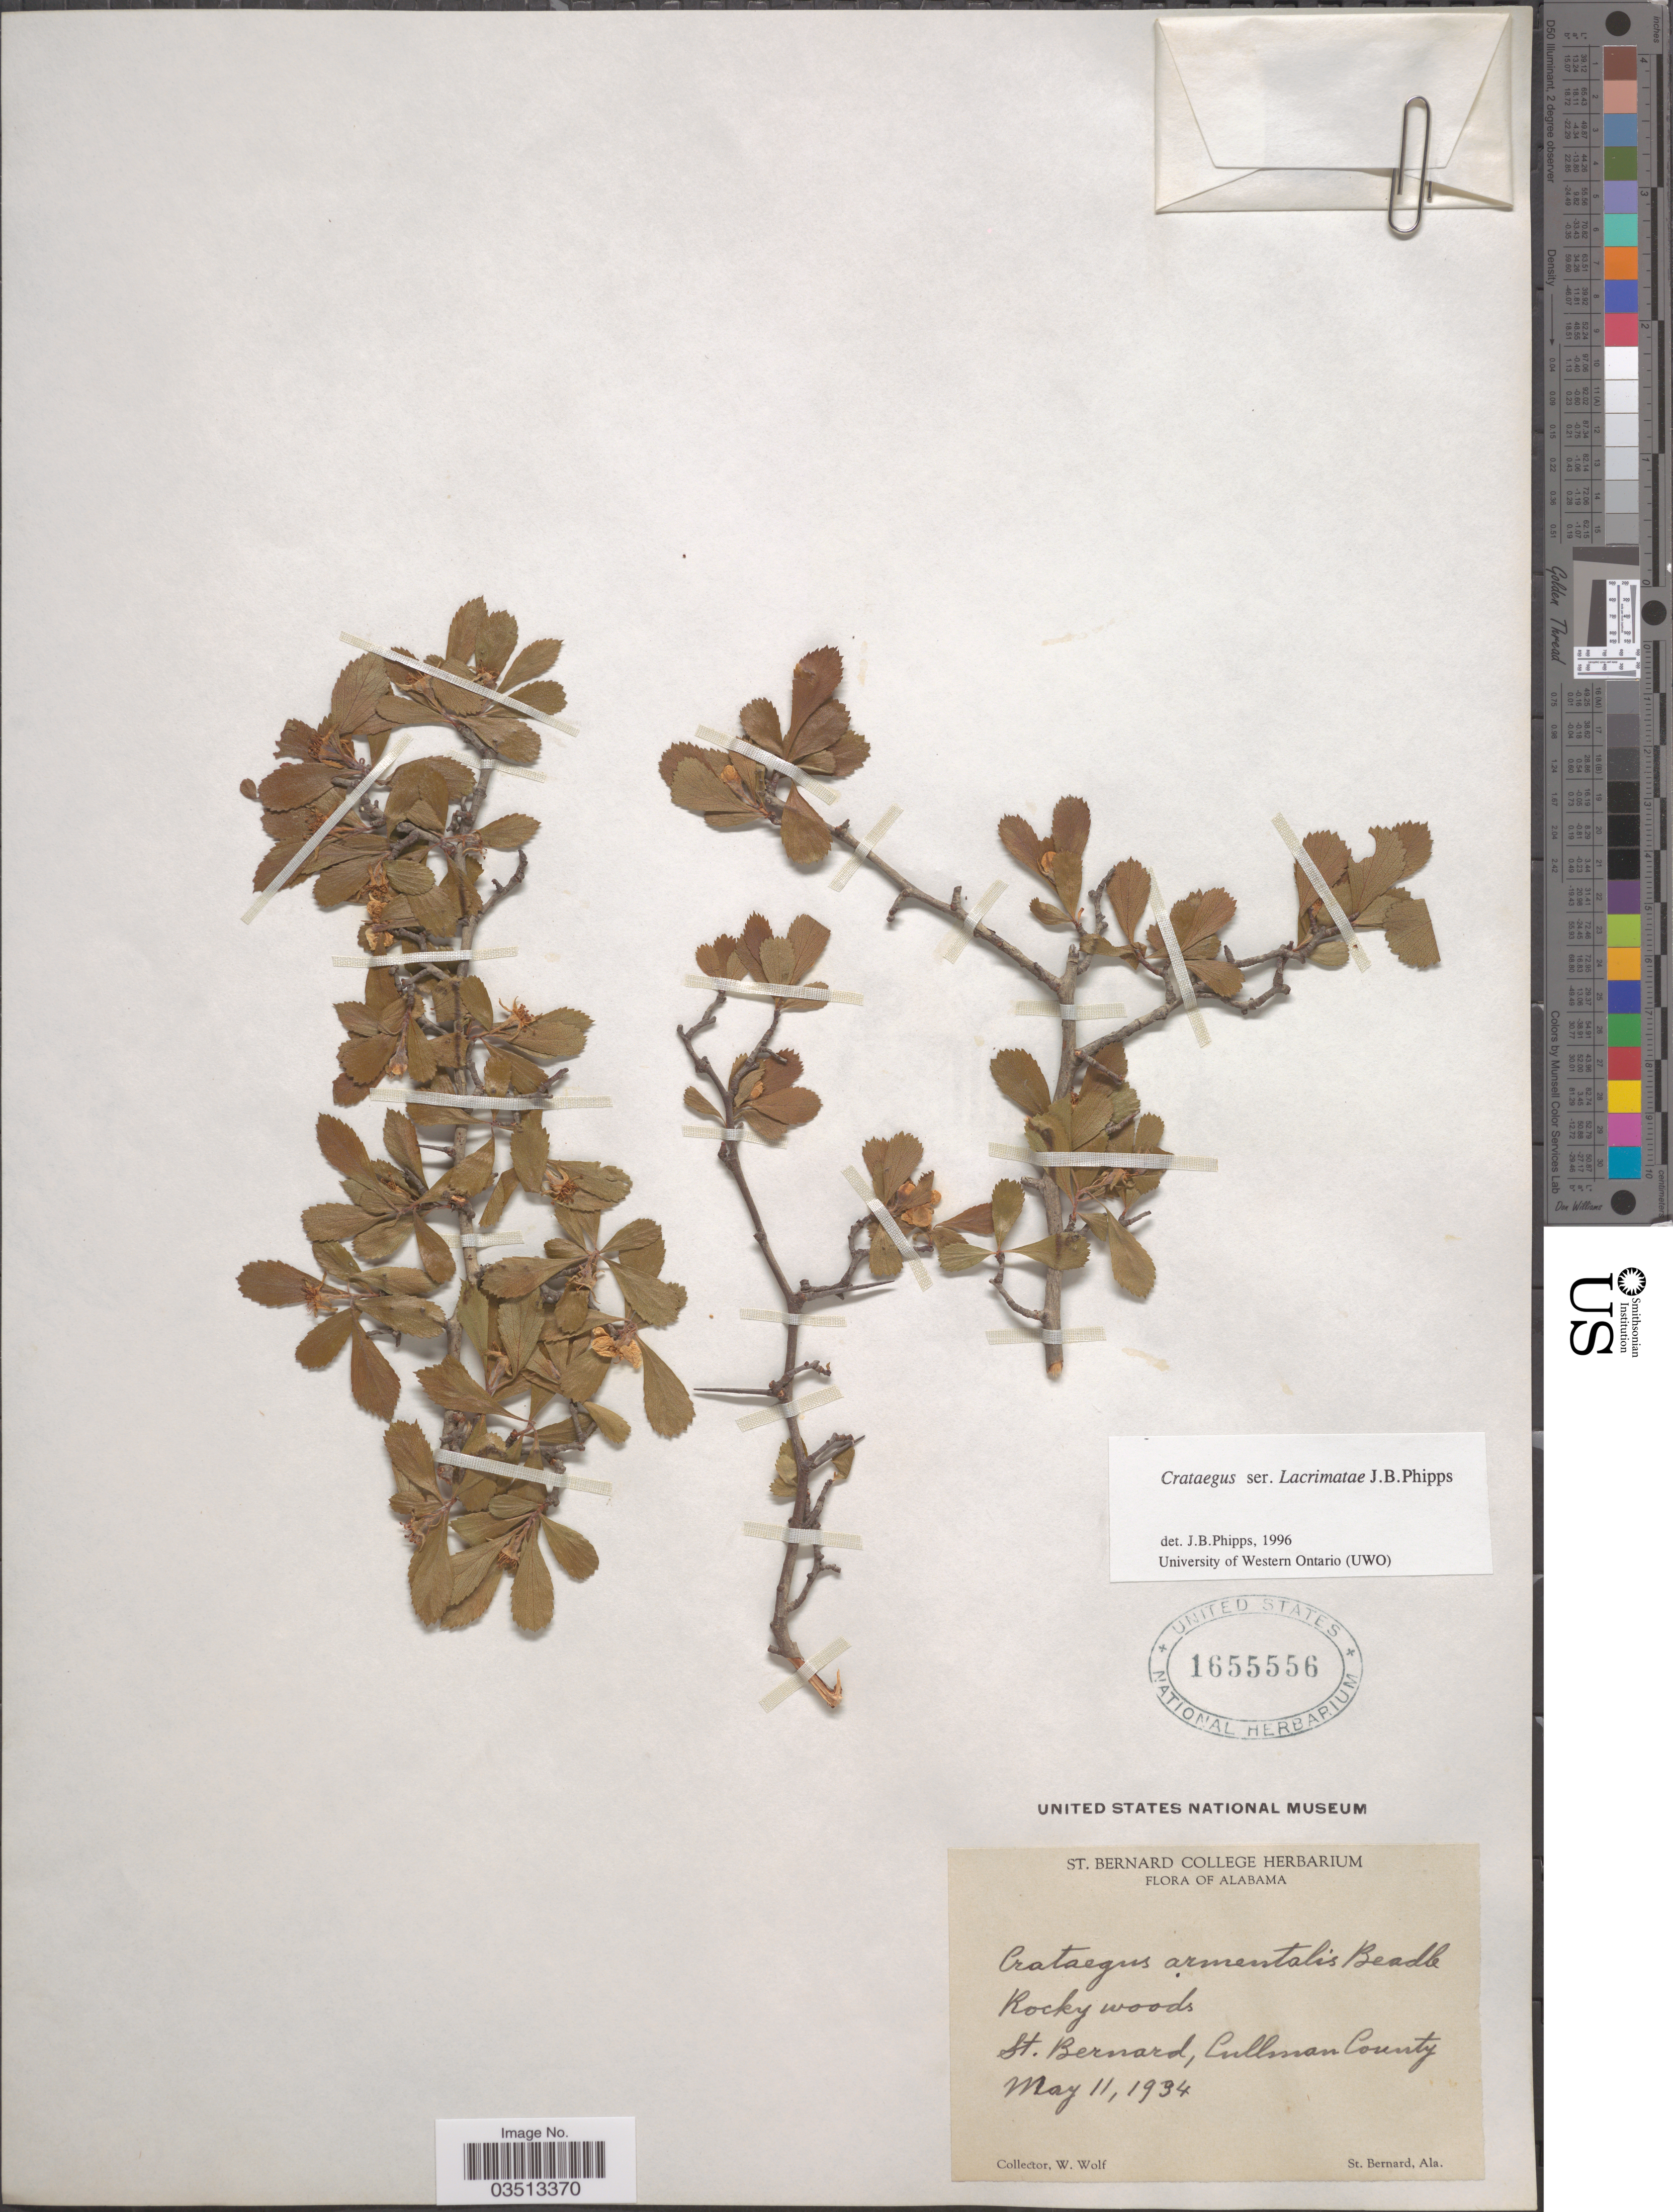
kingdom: Plantae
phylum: Tracheophyta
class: Magnoliopsida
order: Rosales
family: Rosaceae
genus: Crataegus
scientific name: Crataegus armentalis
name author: Beadle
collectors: W. Wolf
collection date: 1934-05-11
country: United States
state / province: Alabama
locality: St. Bernard, Cullman County.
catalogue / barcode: US 1655556